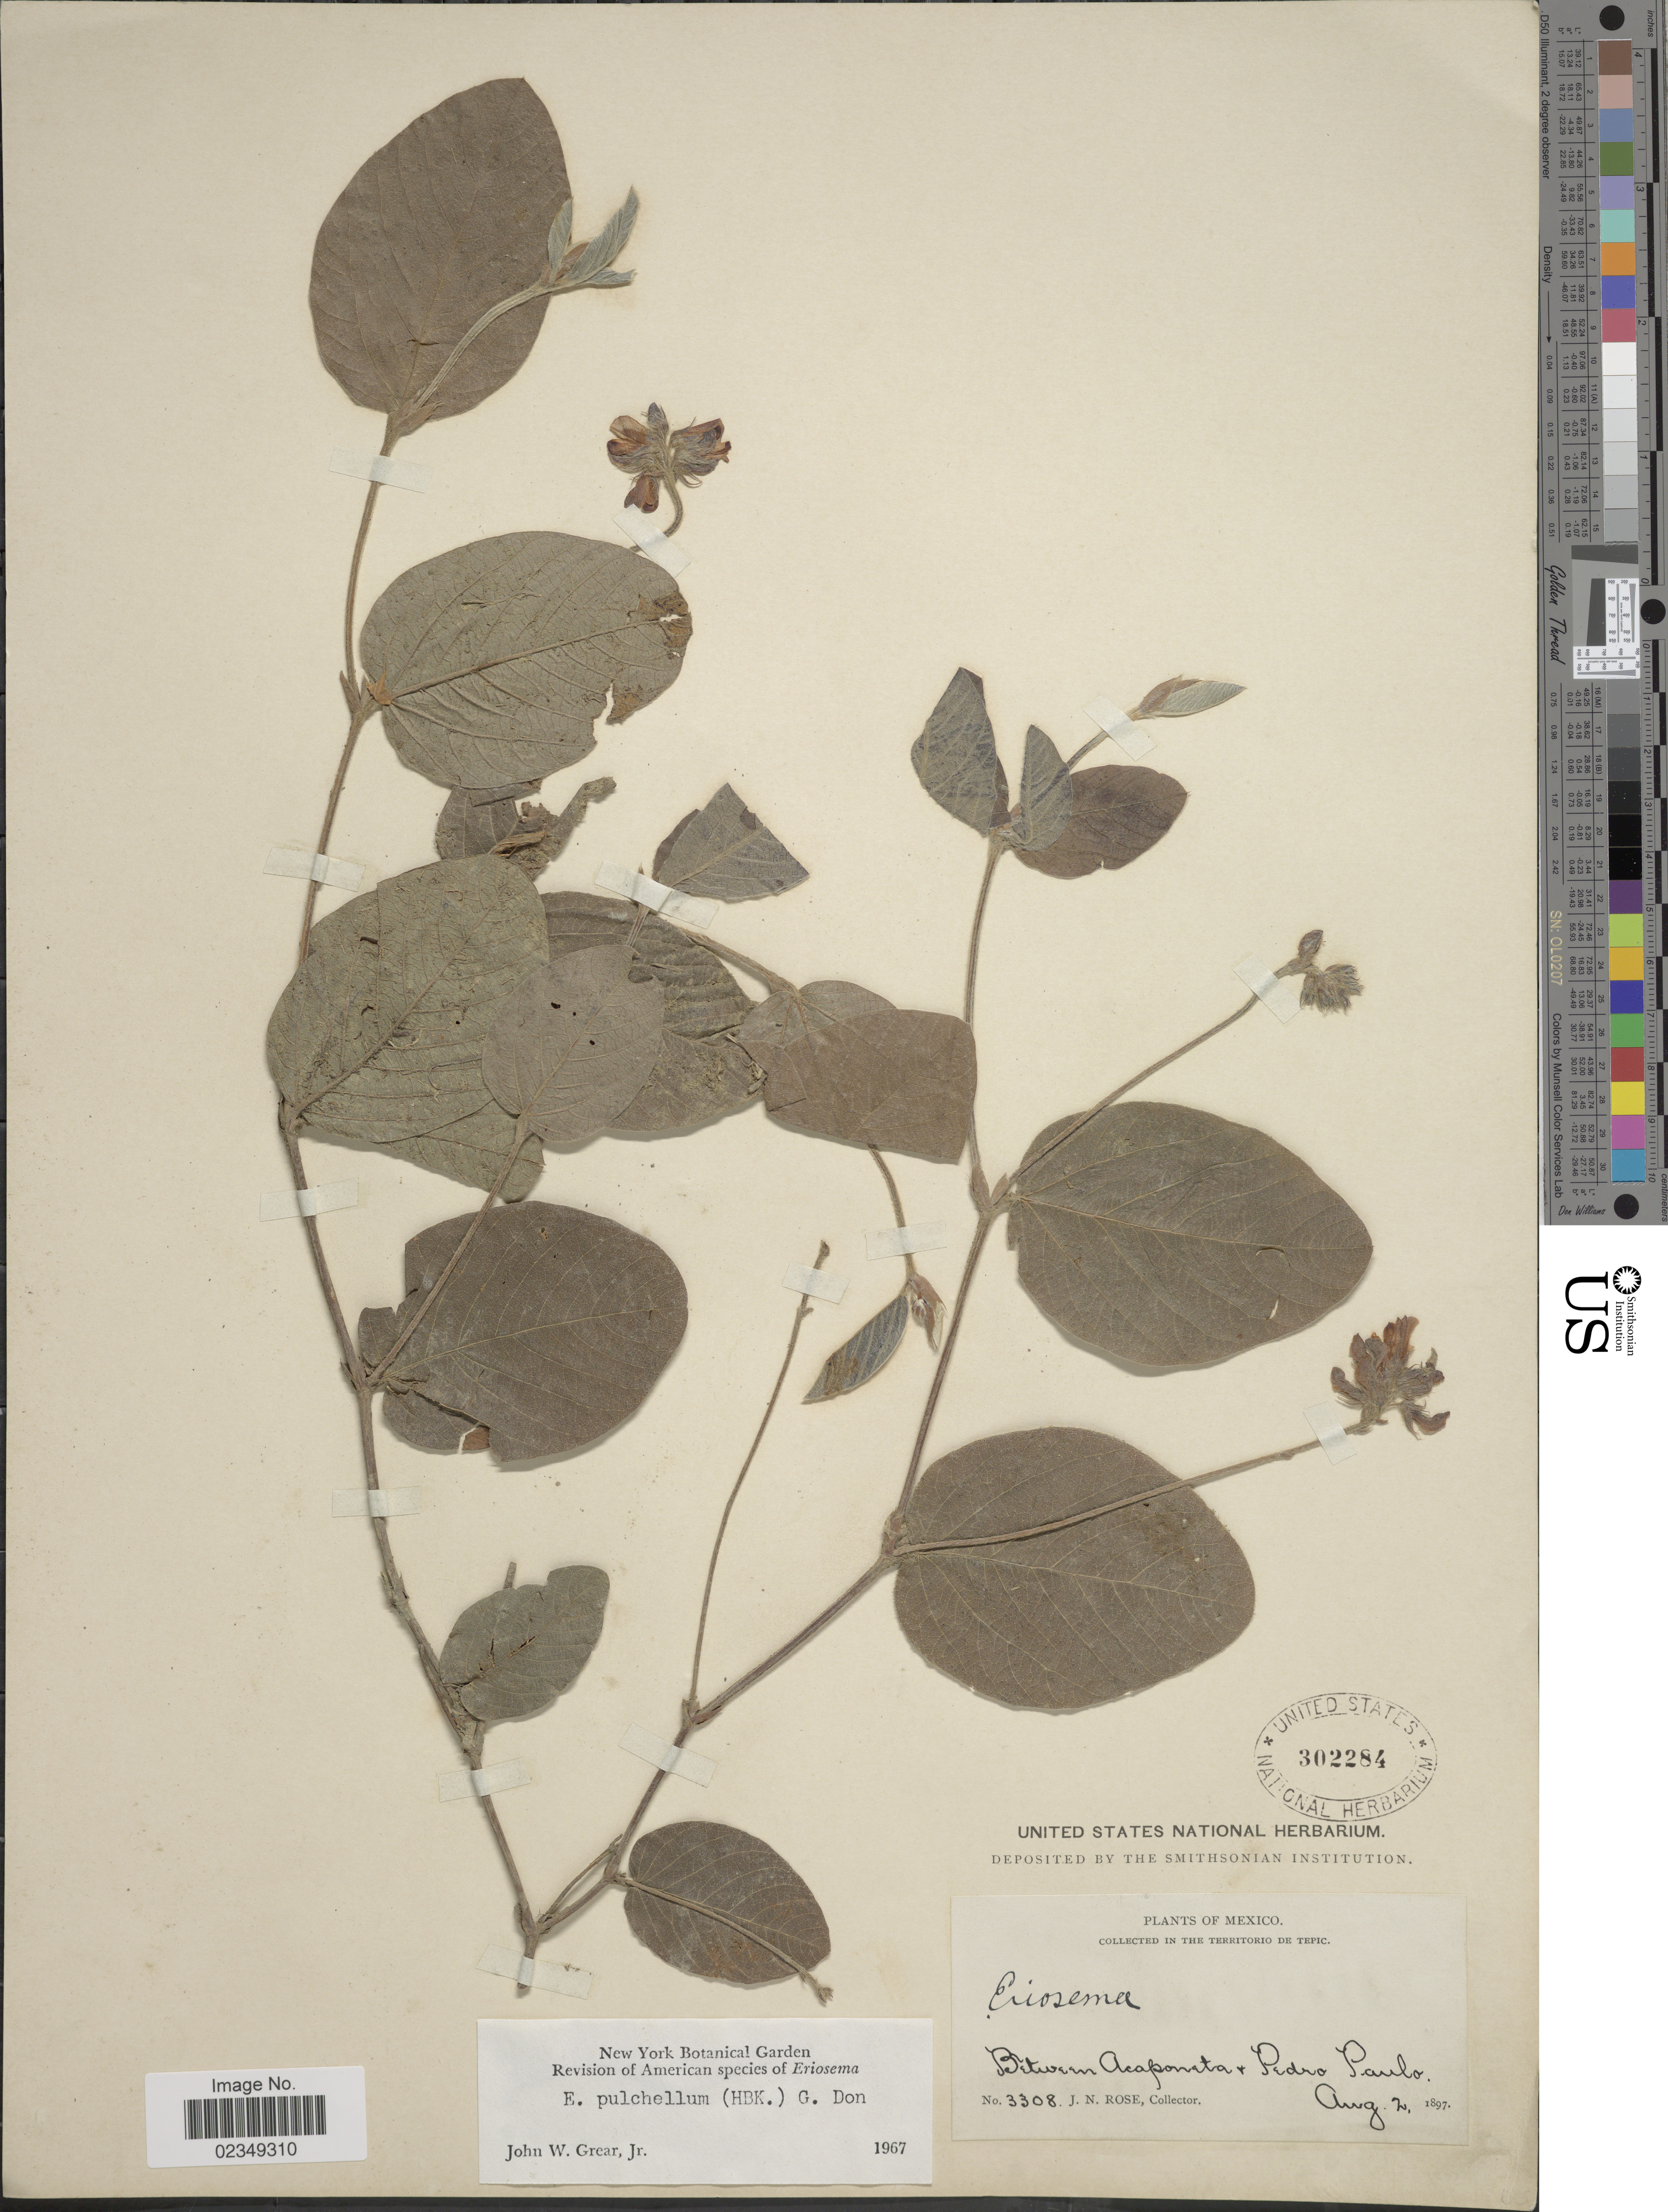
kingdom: Plantae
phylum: Tracheophyta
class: Magnoliopsida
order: Fabales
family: Fabaceae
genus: Eriosema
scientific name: Eriosema pulchellum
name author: (Kunth) G. Don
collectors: J. N. Rose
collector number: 3308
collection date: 1897-08-02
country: Mexico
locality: Territorio de Tepic. Between Acapontana + Pedro Paulo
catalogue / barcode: US 302284